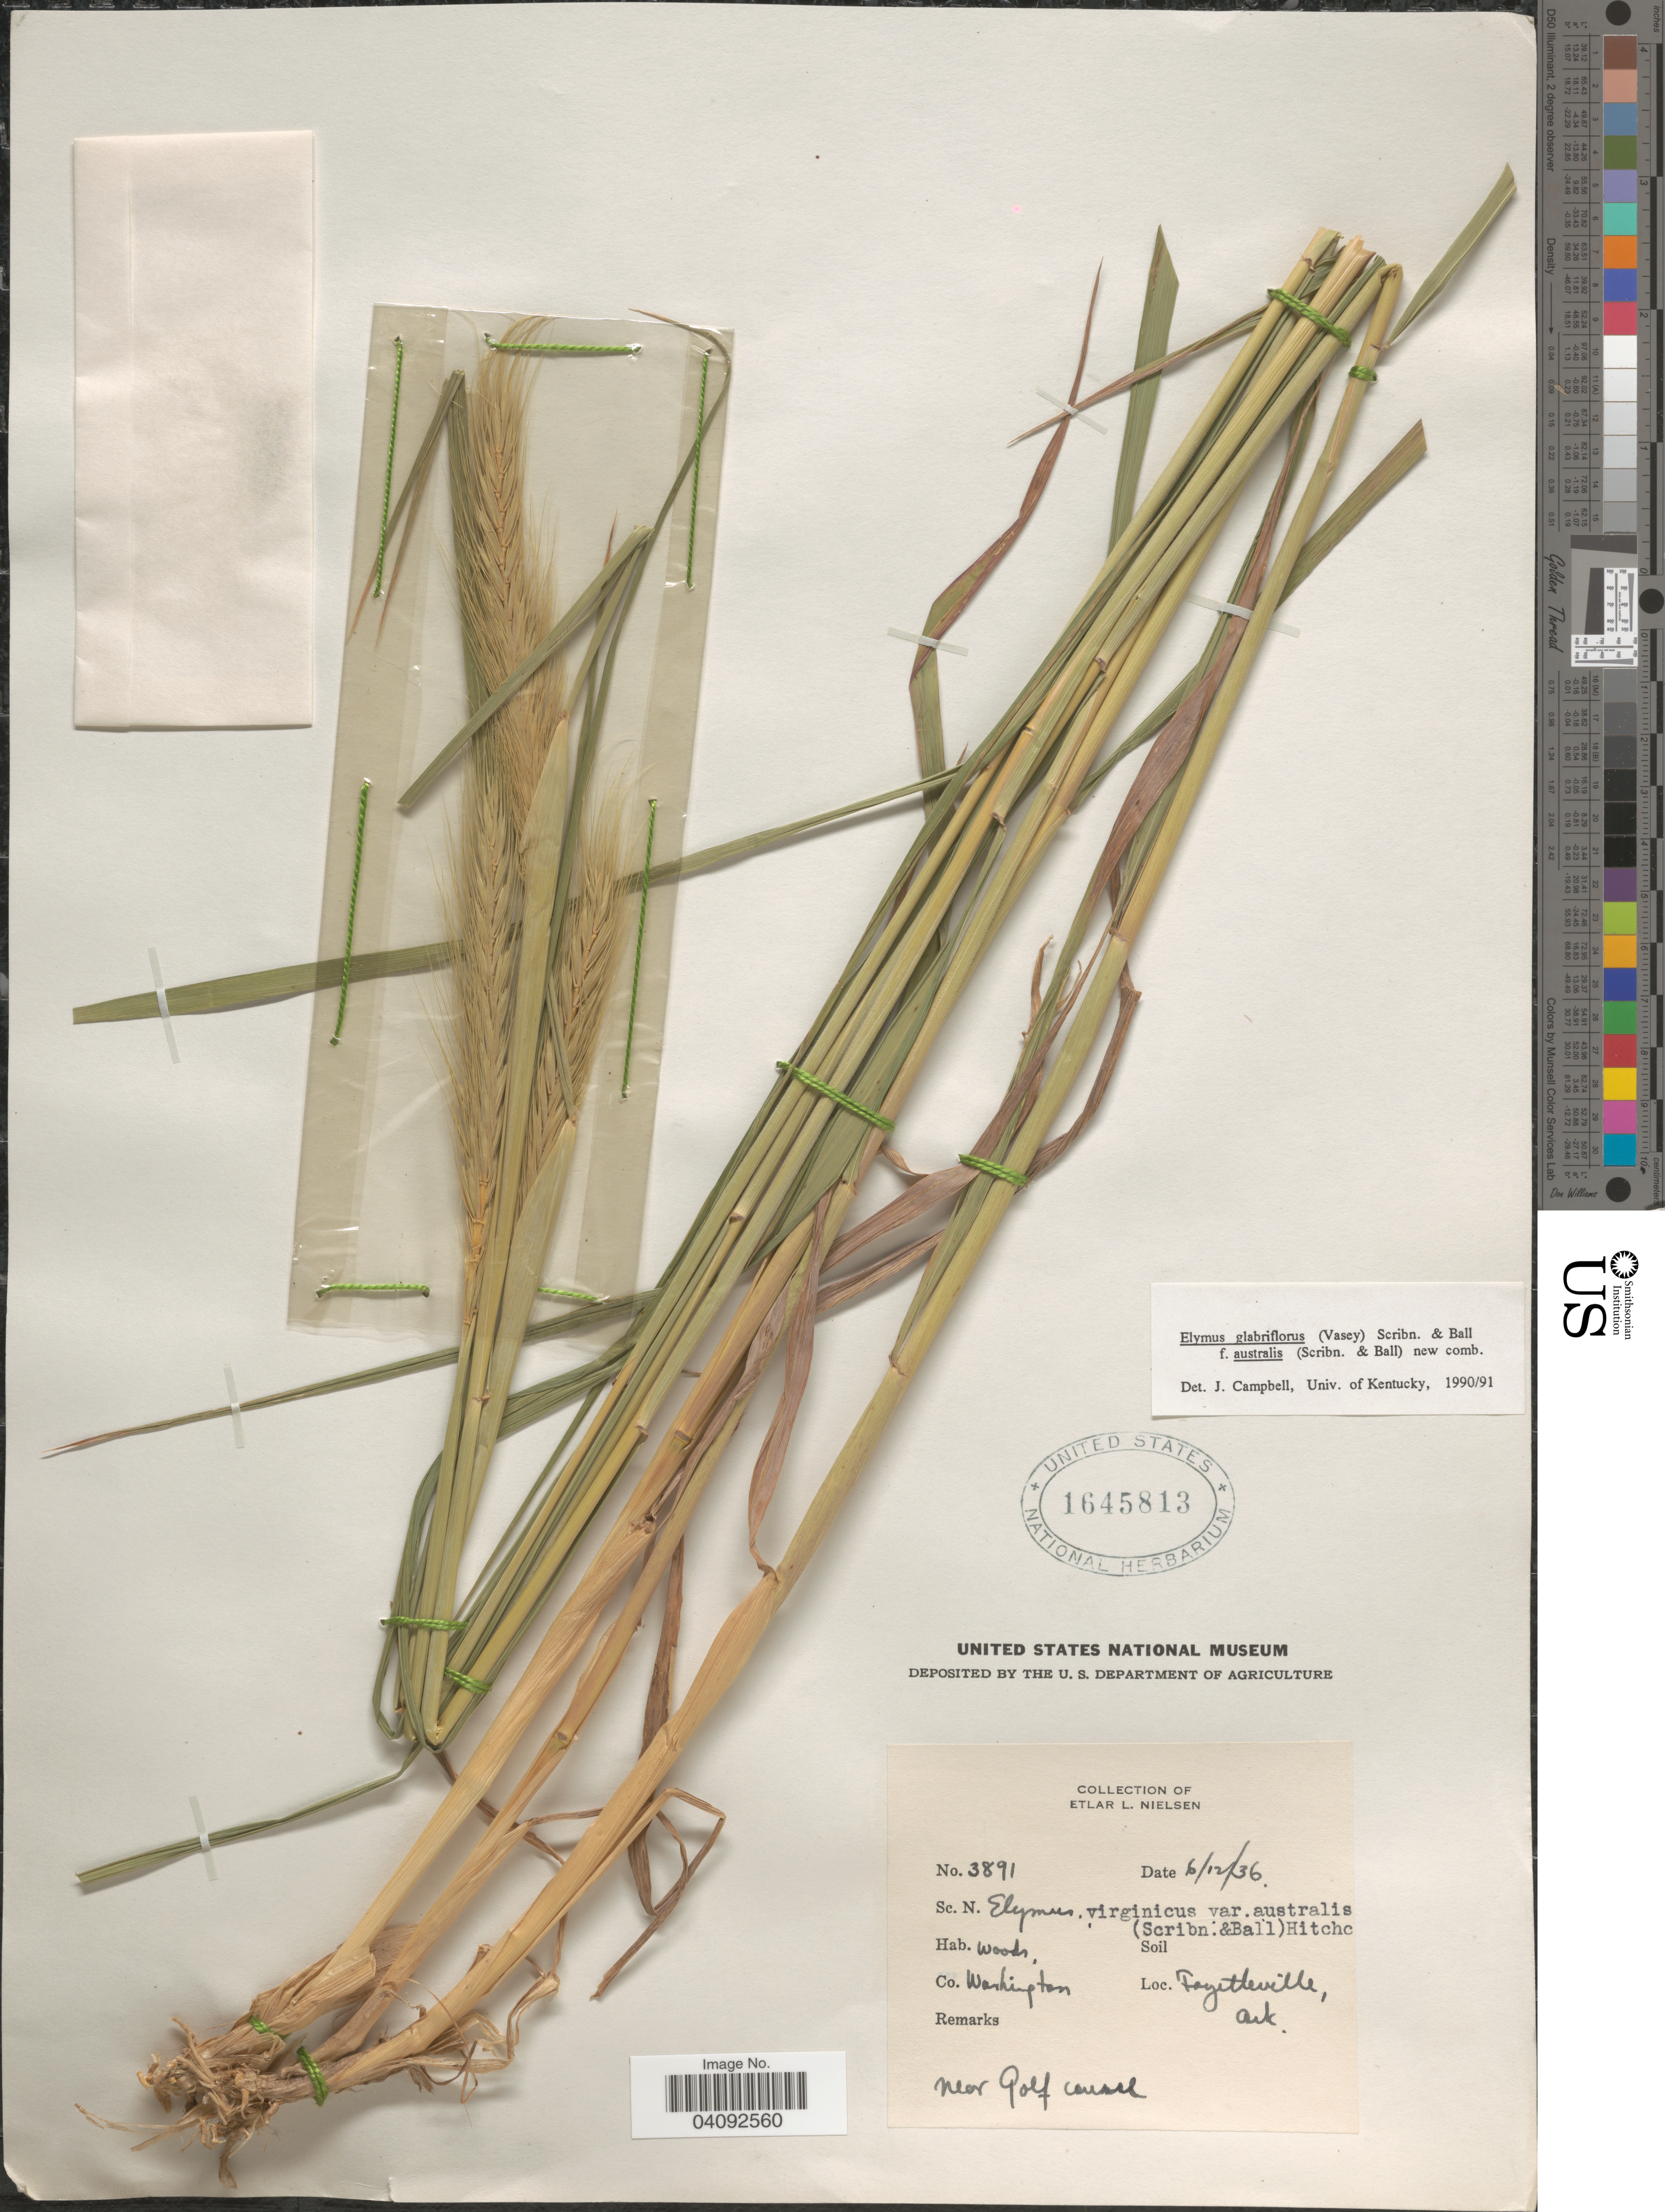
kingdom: Plantae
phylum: Tracheophyta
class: Liliopsida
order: Poales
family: Poaceae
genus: Elymus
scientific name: Elymus glabriflorus var. australis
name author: (Scribn. & C.R. Ball) J.J.N. Campb.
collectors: E. L. Nielsen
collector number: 3891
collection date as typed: Transcribed d/m/y: 12/6/36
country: United States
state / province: Arkansas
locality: Co. Washington. Fayetteville. Near Golf Course.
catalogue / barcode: US 1645813